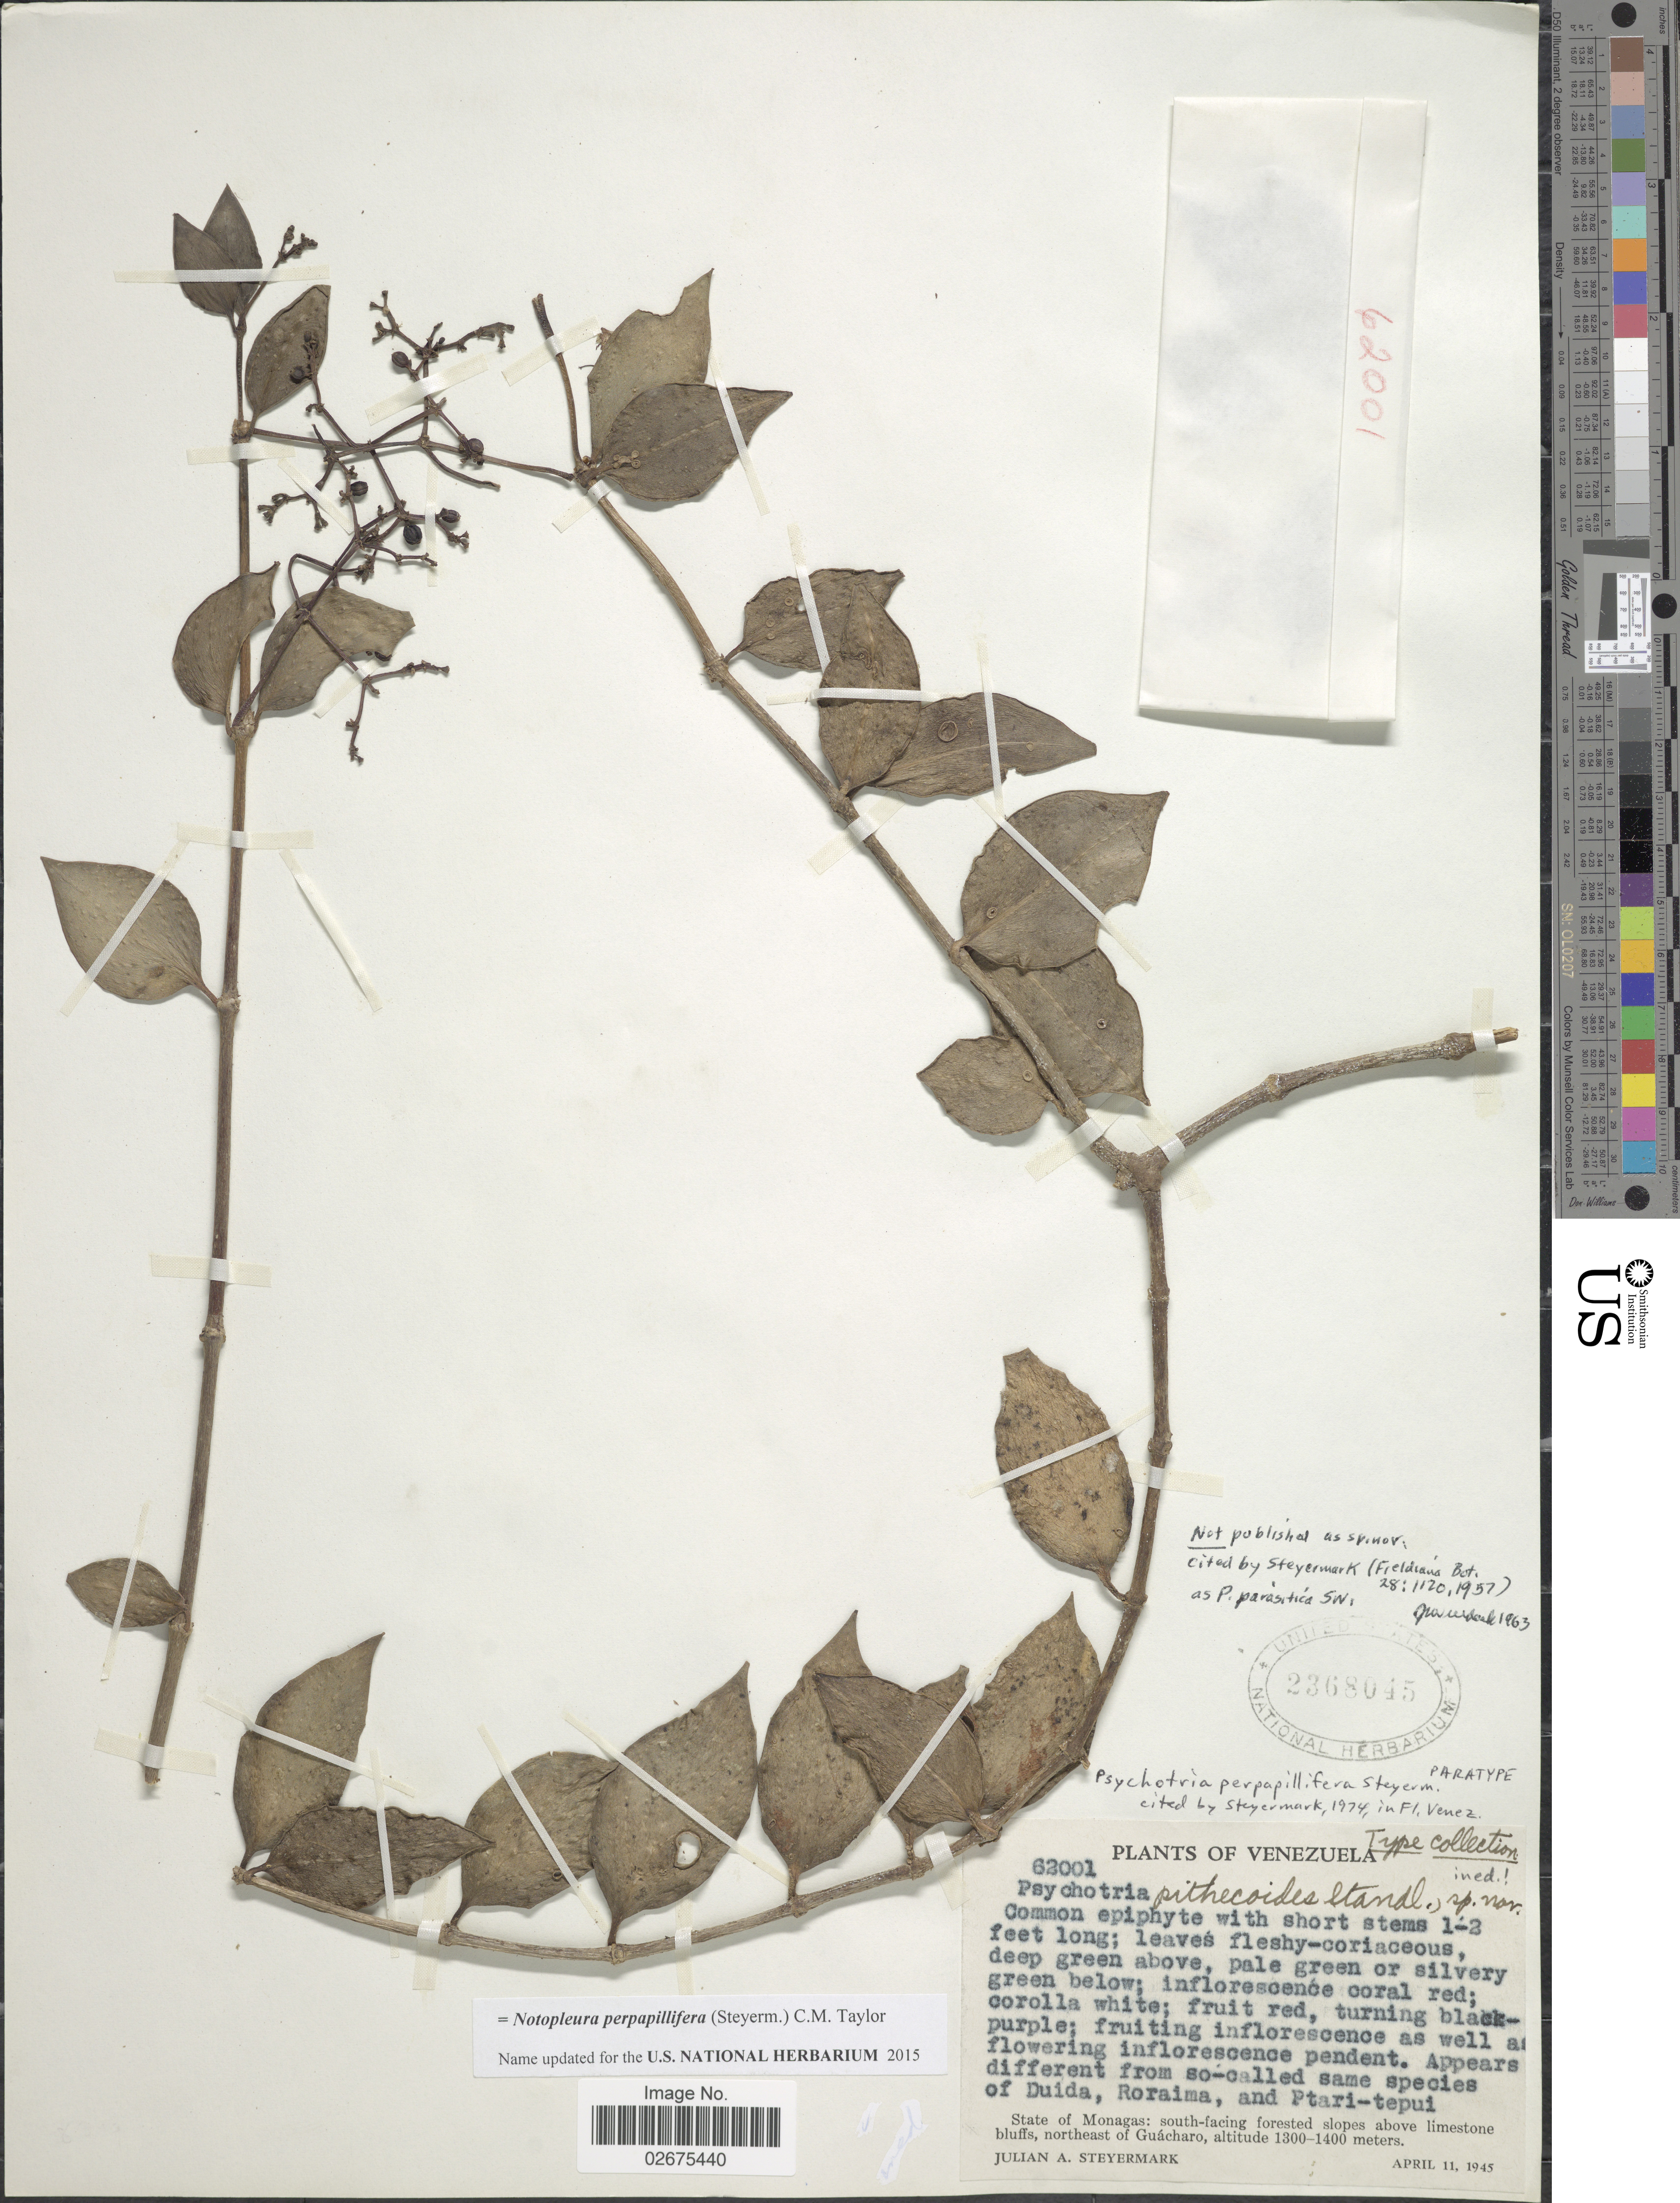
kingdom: Plantae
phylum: Tracheophyta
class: Magnoliopsida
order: Gentianales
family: Rubiaceae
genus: Notopleura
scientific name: Notopleura perpapillifera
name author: (Steyerm.) C.M. Taylor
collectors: J. Steyermark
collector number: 62001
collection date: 1945-04-11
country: Venezuela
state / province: Monagas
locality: South-facing forested slopes above limestone bluffs, northeast of Guácharo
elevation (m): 1300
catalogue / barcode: US 2368045